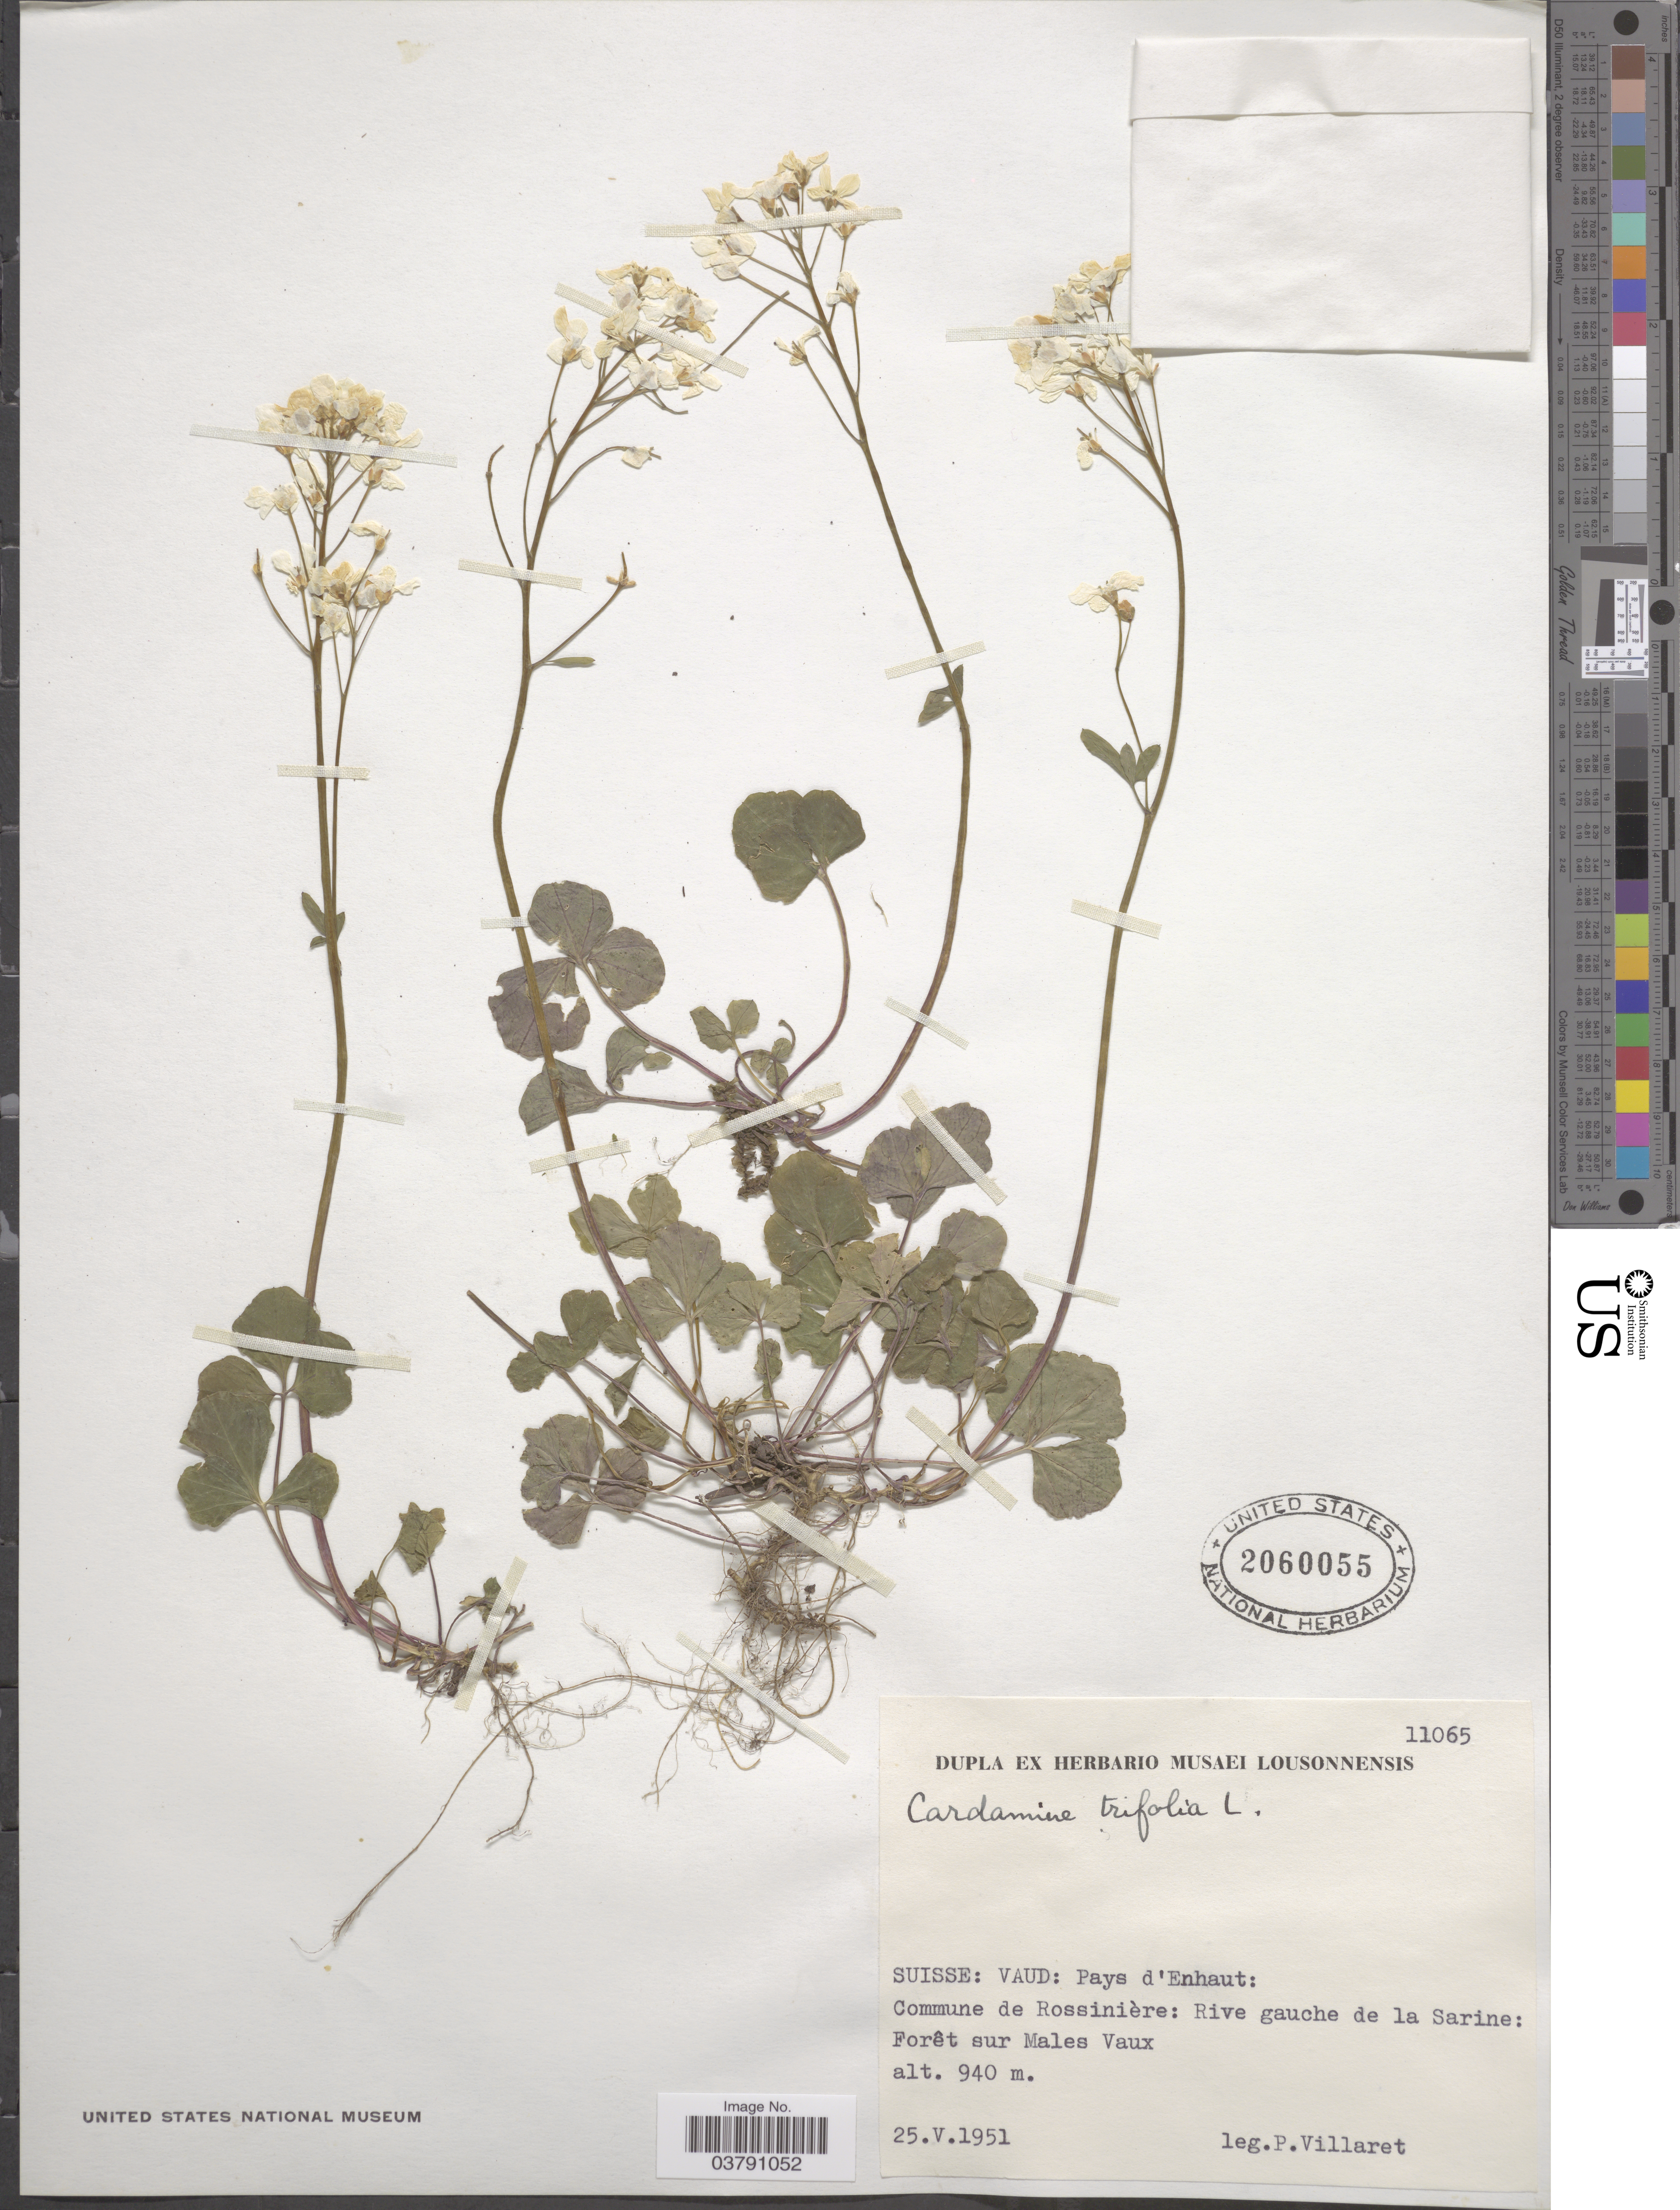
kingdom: Plantae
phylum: Tracheophyta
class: Magnoliopsida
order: Brassicales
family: Brassicaceae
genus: Cardamine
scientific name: Cardamine trifolia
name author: L.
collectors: P. Villaret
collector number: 11065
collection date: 1951-05-25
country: Switzerland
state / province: Vaud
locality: Suisse: Vaud: Pays d'Enhaut: Commune de Rossinière: Rive gauche de la Sarine: Forêt sur Males Vaux.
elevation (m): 940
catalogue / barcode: US 2060055